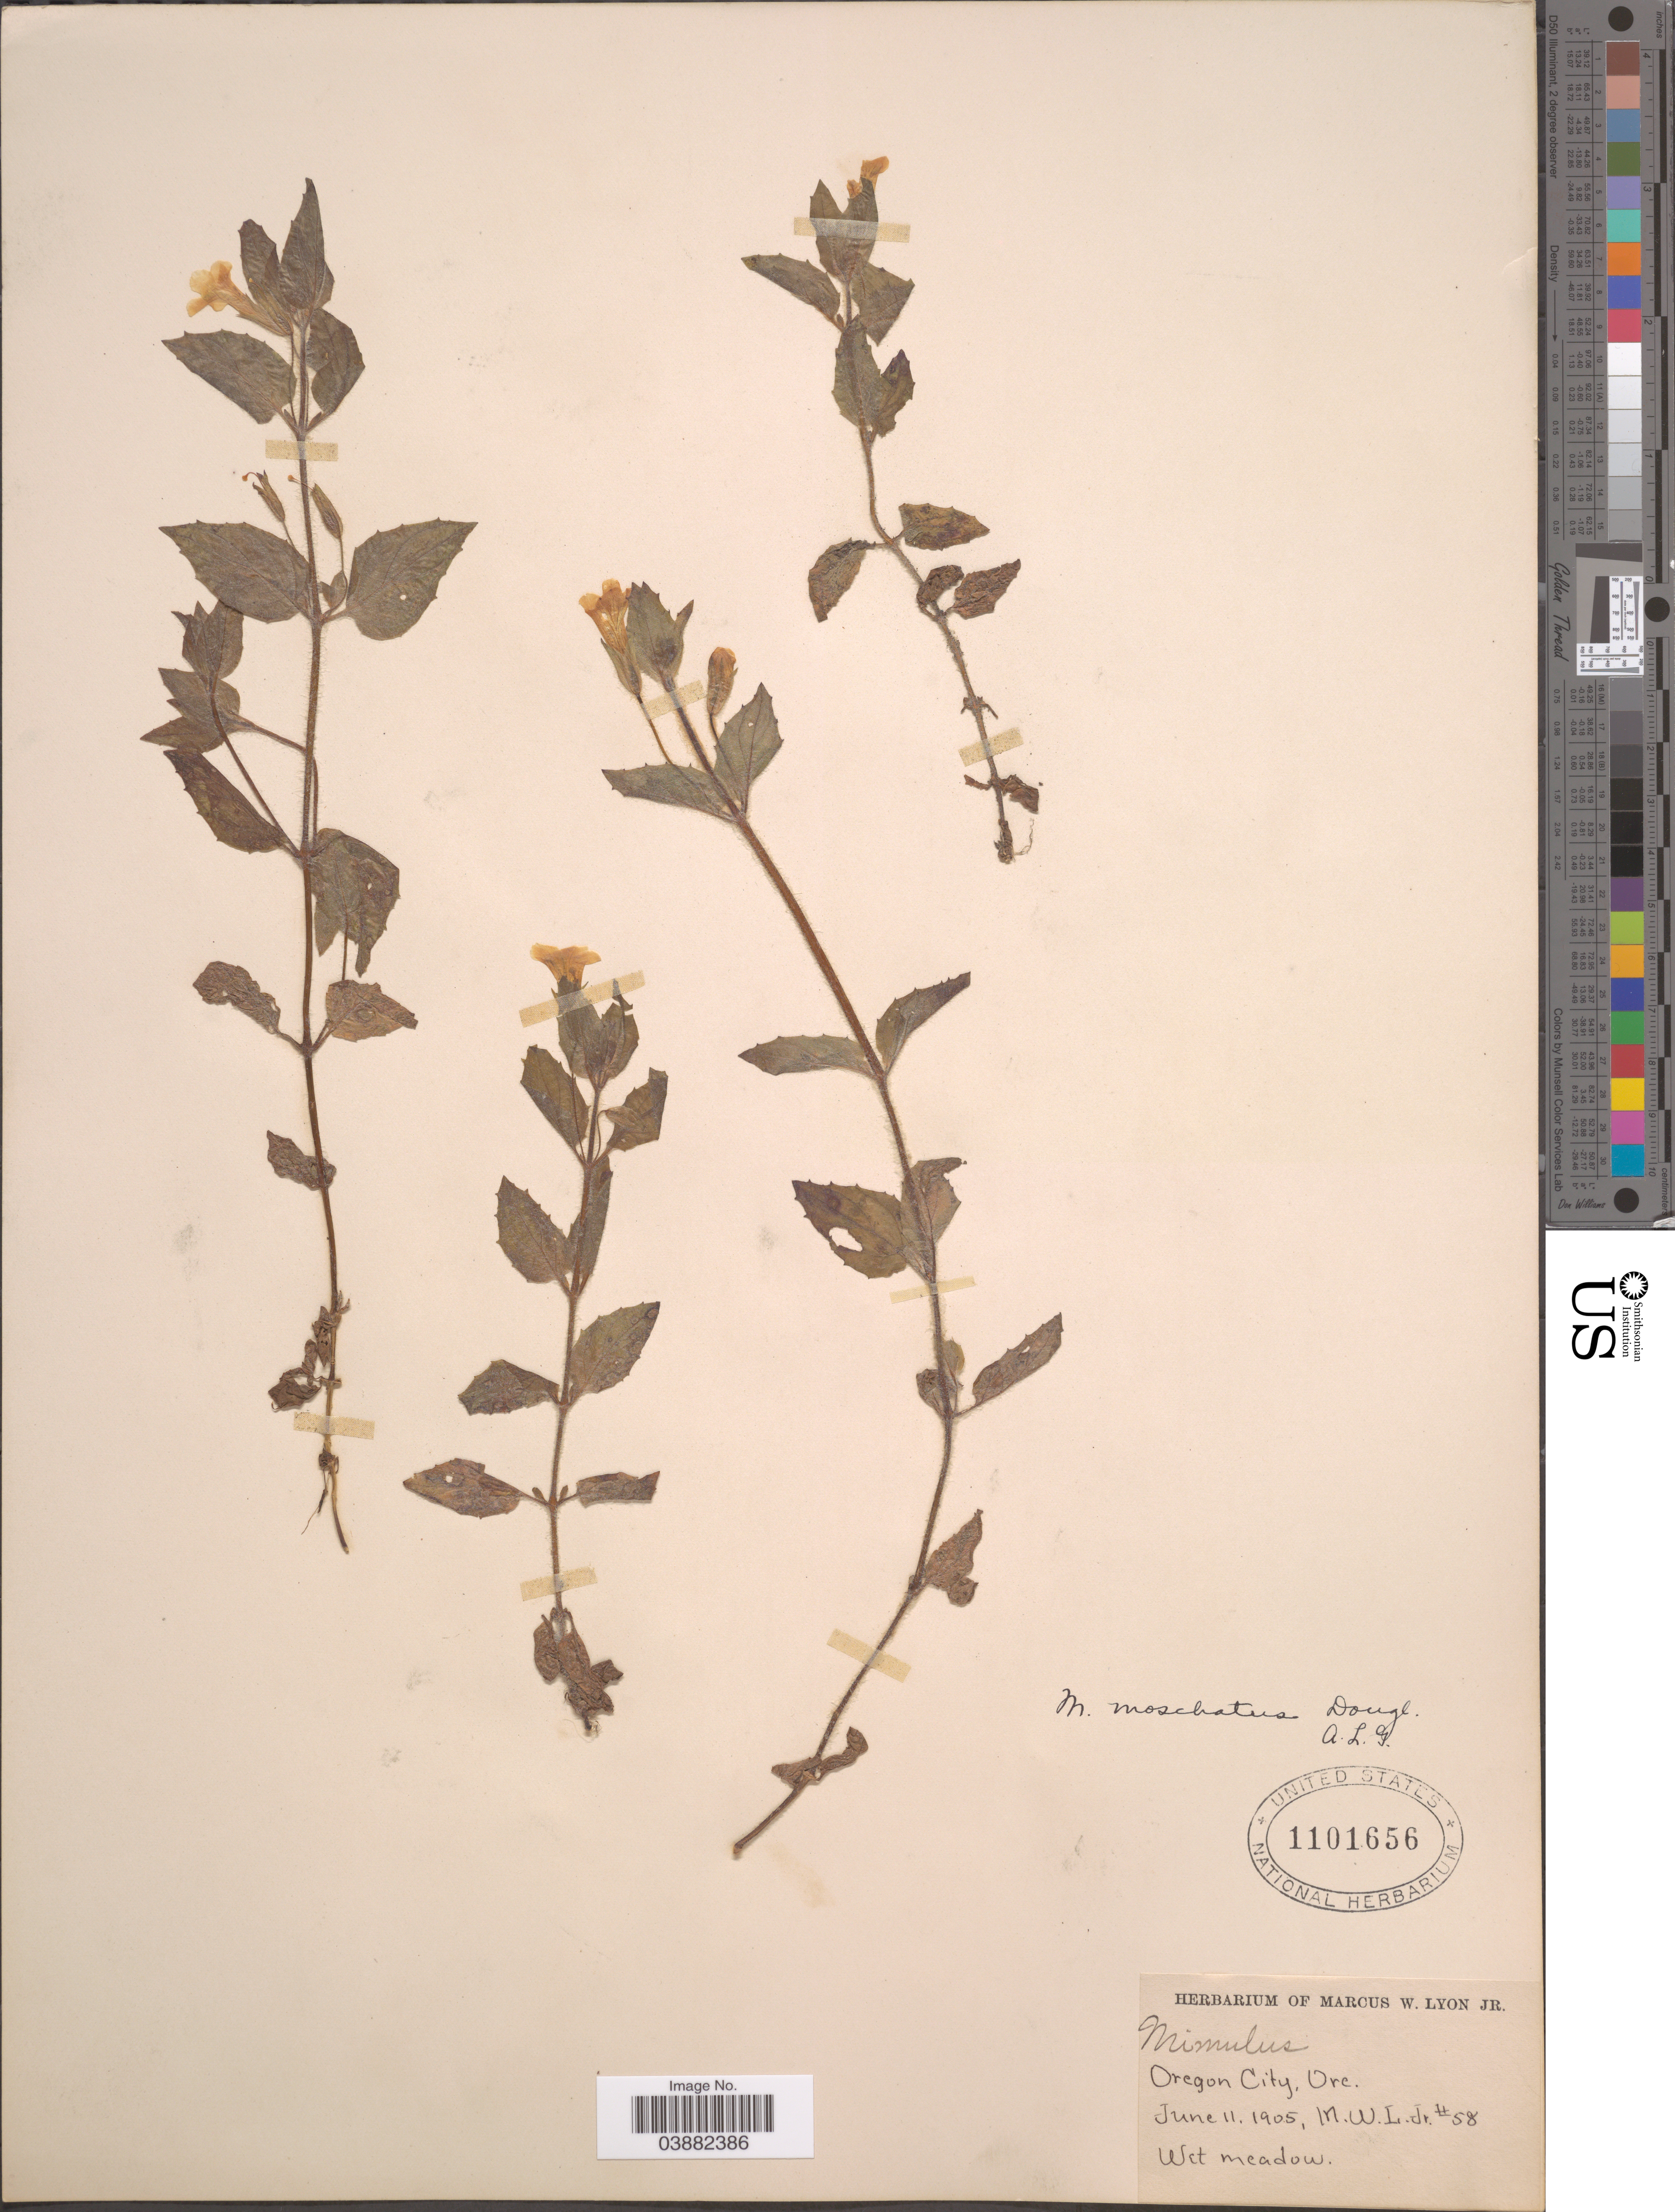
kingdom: Plantae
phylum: Tracheophyta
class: Magnoliopsida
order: Lamiales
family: Phrymaceae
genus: Mimulus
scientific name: Mimulus moschatus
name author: Douglas ex Lindl.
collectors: M. W. Lyon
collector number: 58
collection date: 1905-06-11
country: United States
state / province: Oregon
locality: Oregon City. Wet meadow.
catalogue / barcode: US 1101656